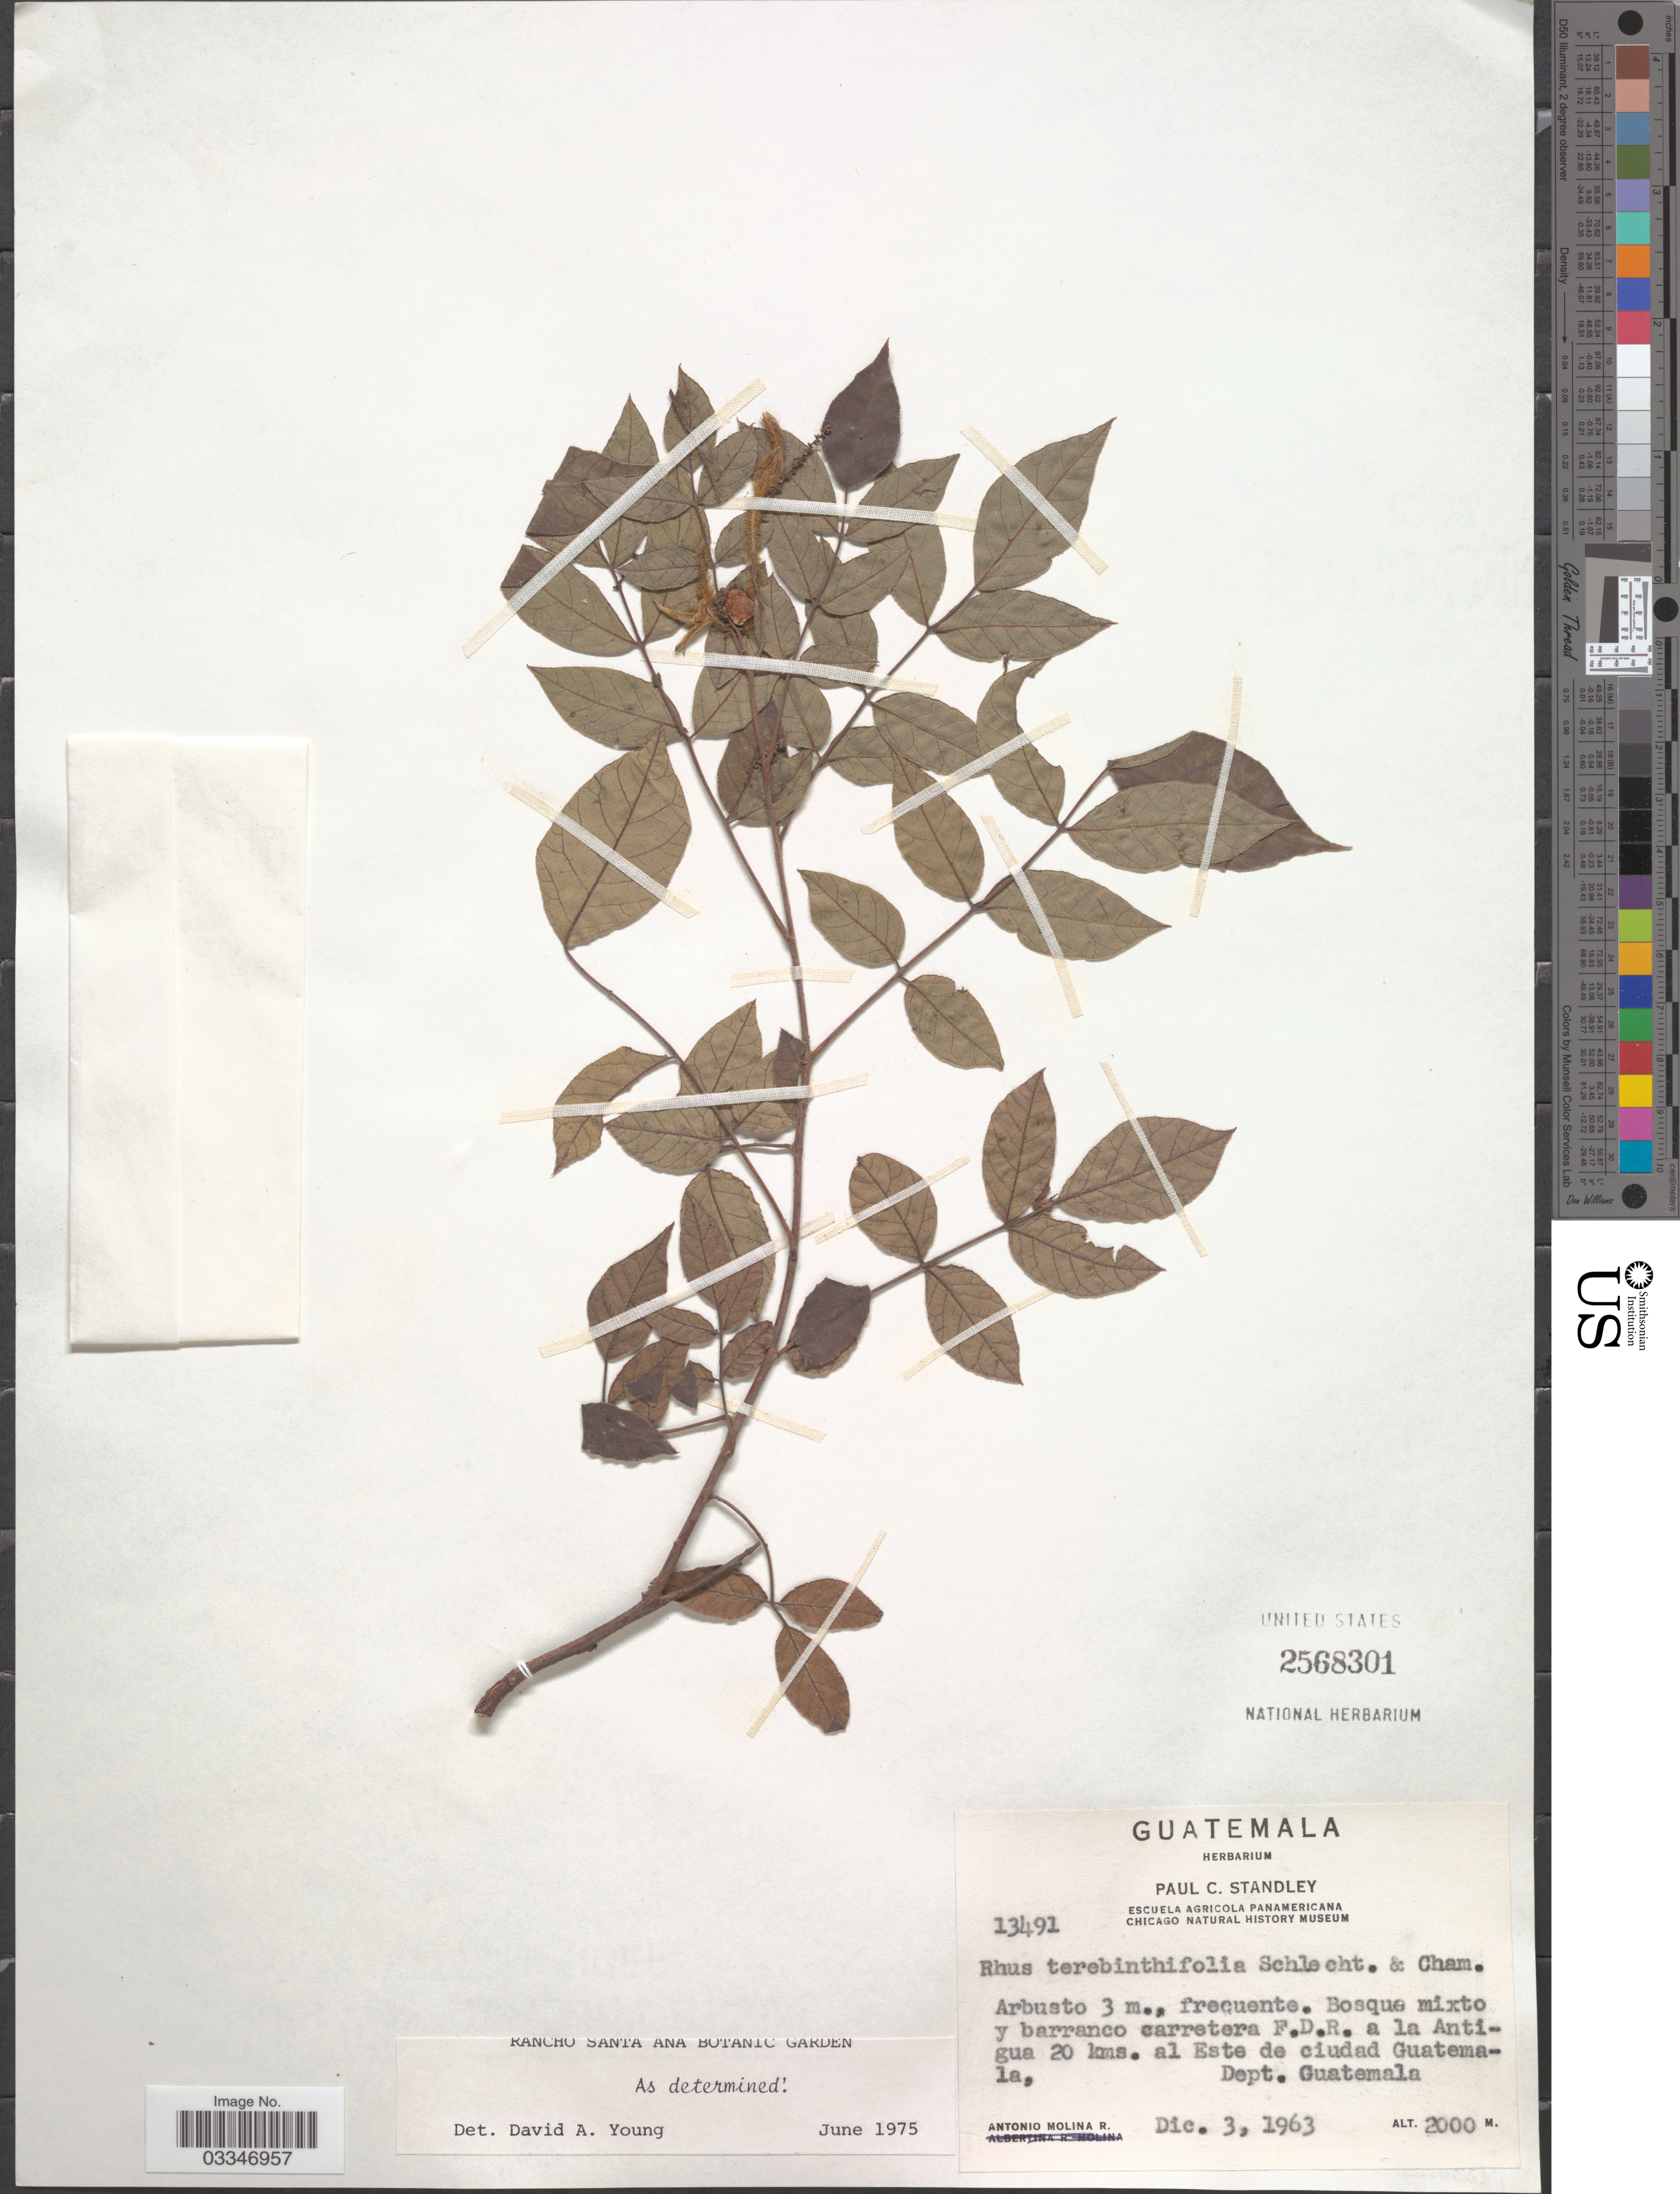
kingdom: Plantae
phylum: Tracheophyta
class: Magnoliopsida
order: Sapindales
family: Anacardiaceae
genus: Rhus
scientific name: Rhus terebinthifolia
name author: Schltdl. & Cham.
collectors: A. Molina R.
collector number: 13491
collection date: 1963-12-03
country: Guatemala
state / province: Guatemala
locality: Bosque mixto y barranco carretera F.D.R. a la Antigua 20 kms. al Este de ciudad Guatemala, Dept. Guatemala.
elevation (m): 2000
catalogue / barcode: US 2568301